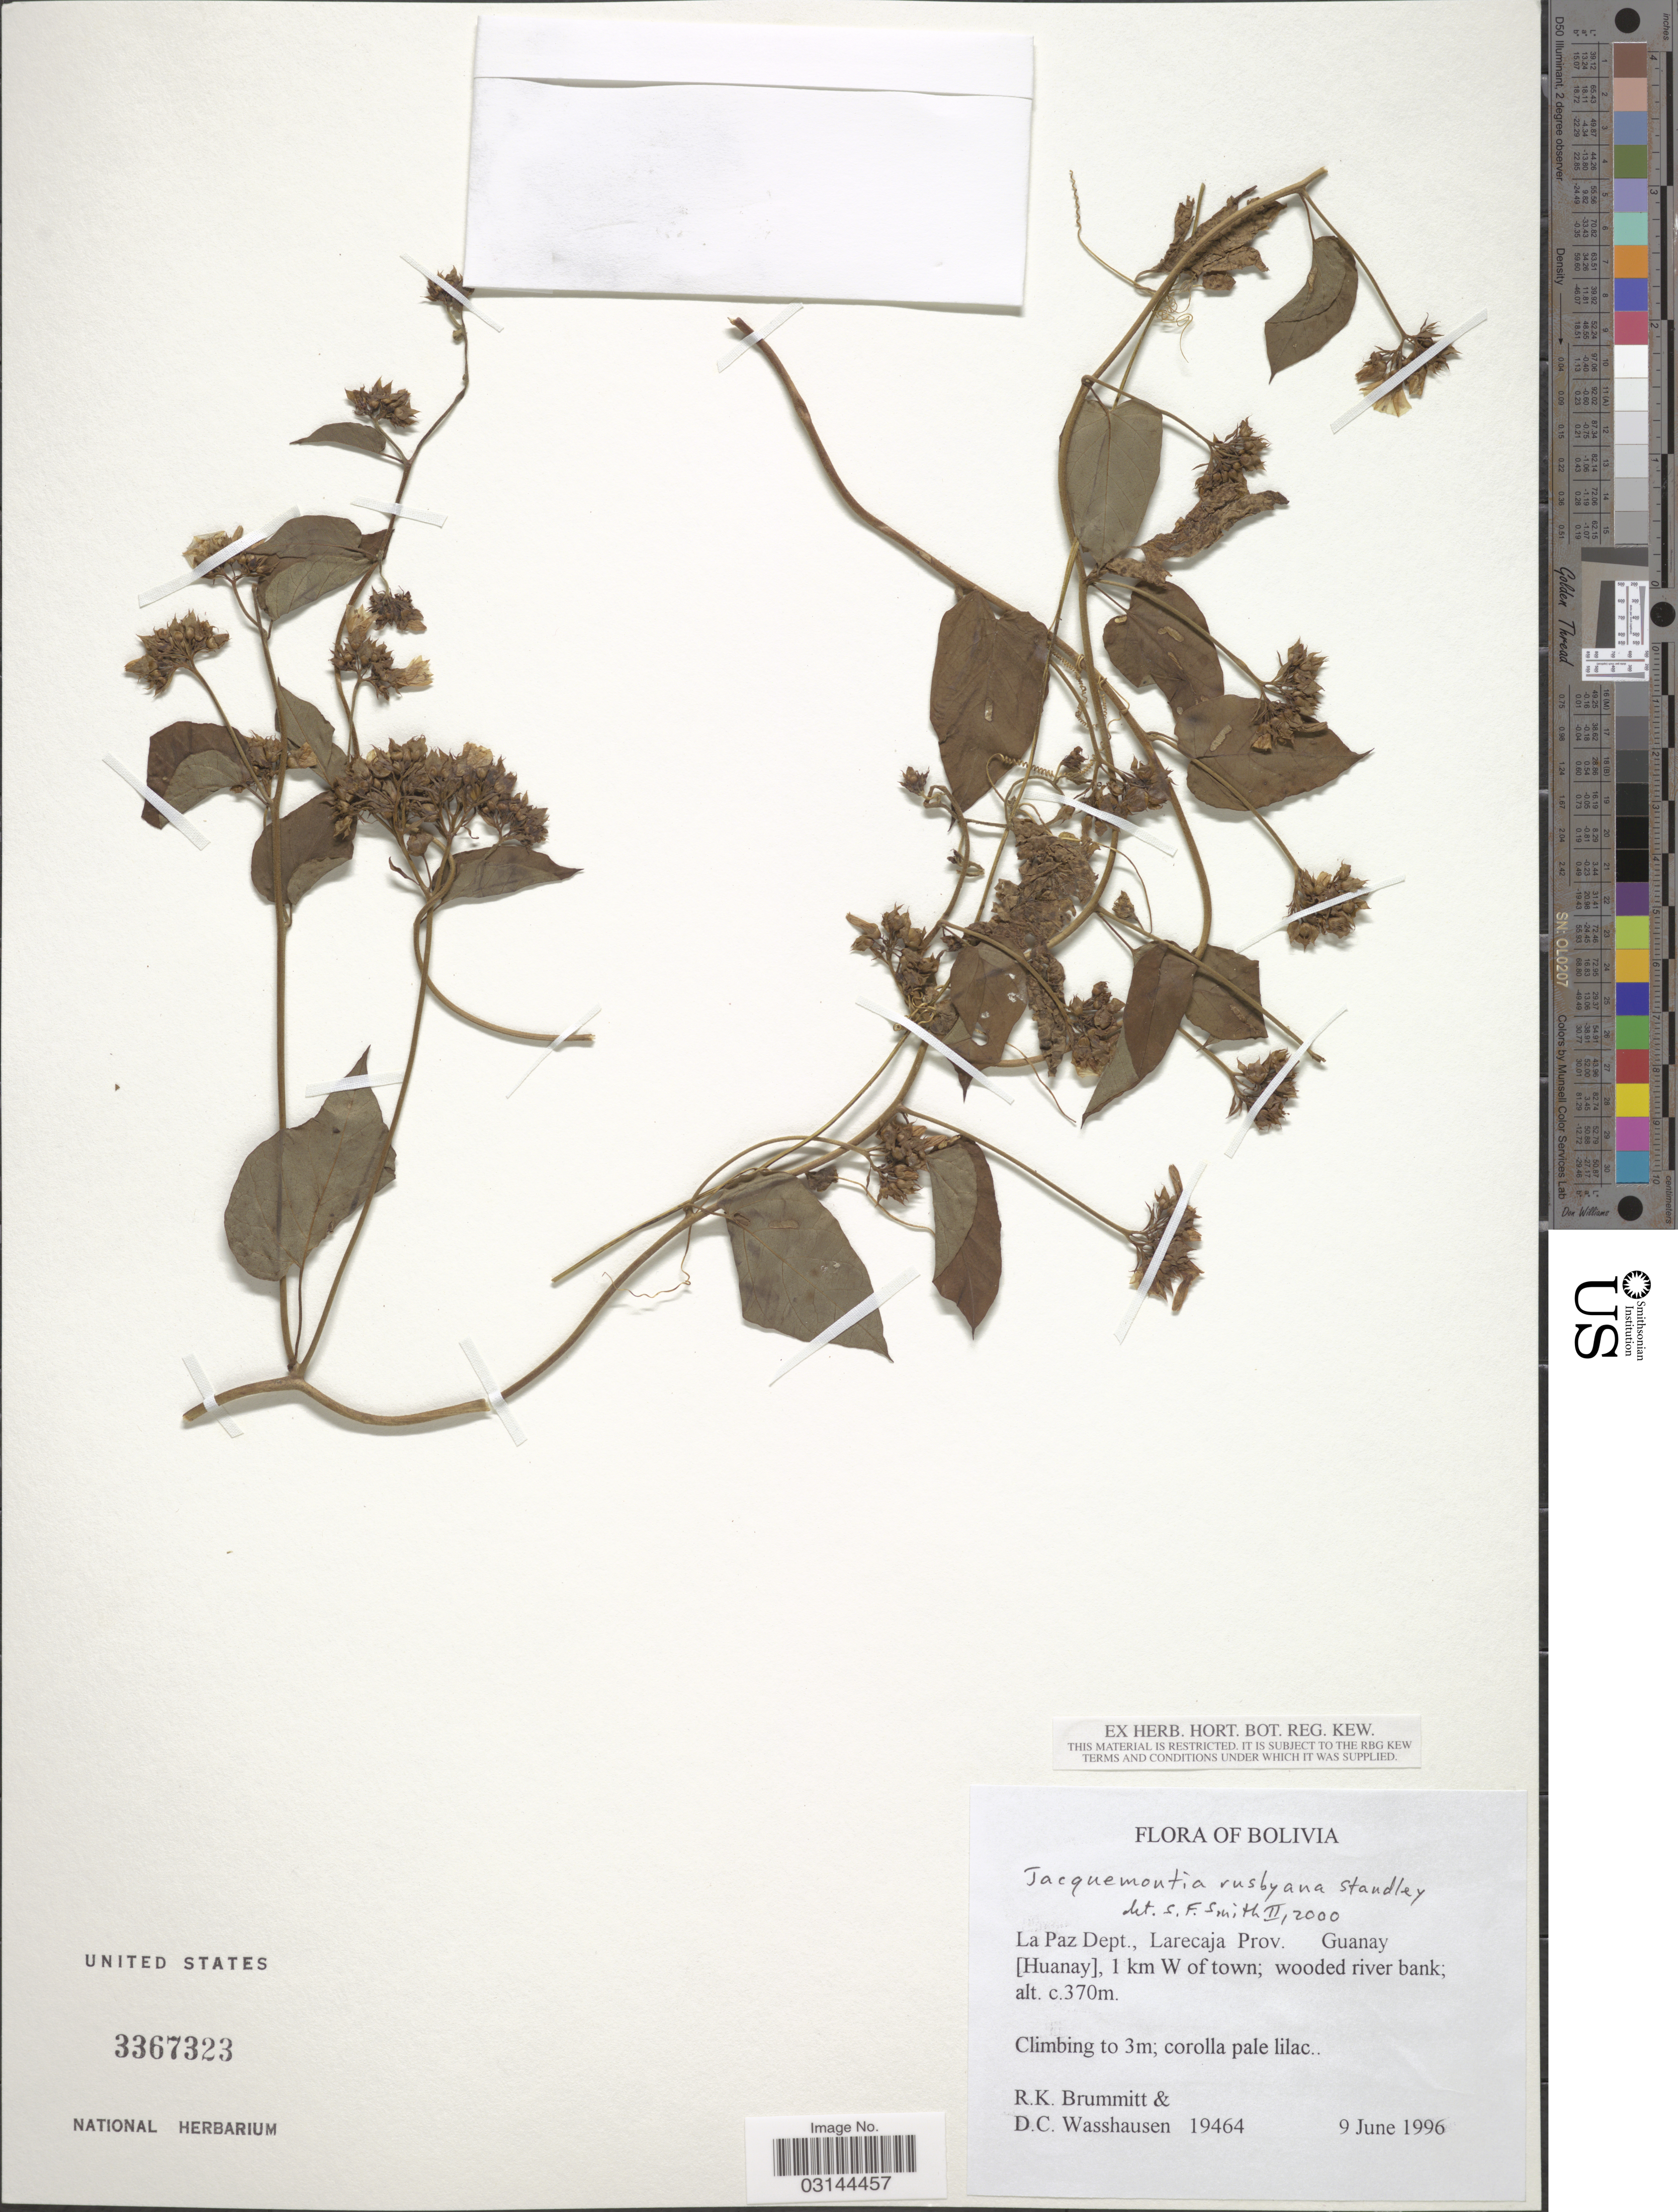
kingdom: Plantae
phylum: Tracheophyta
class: Magnoliopsida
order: Solanales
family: Convolvulaceae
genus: Jacquemontia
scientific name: Jacquemontia rusbyana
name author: Standl.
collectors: R. K. Brummitt & D. C. Wasshausen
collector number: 19464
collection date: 1996-06-09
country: Bolivia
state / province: La Paz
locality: La Paz Dept., Larecaja Prov. Guanay [Huanay], 1 km W of town.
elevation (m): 370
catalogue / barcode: US 3367323